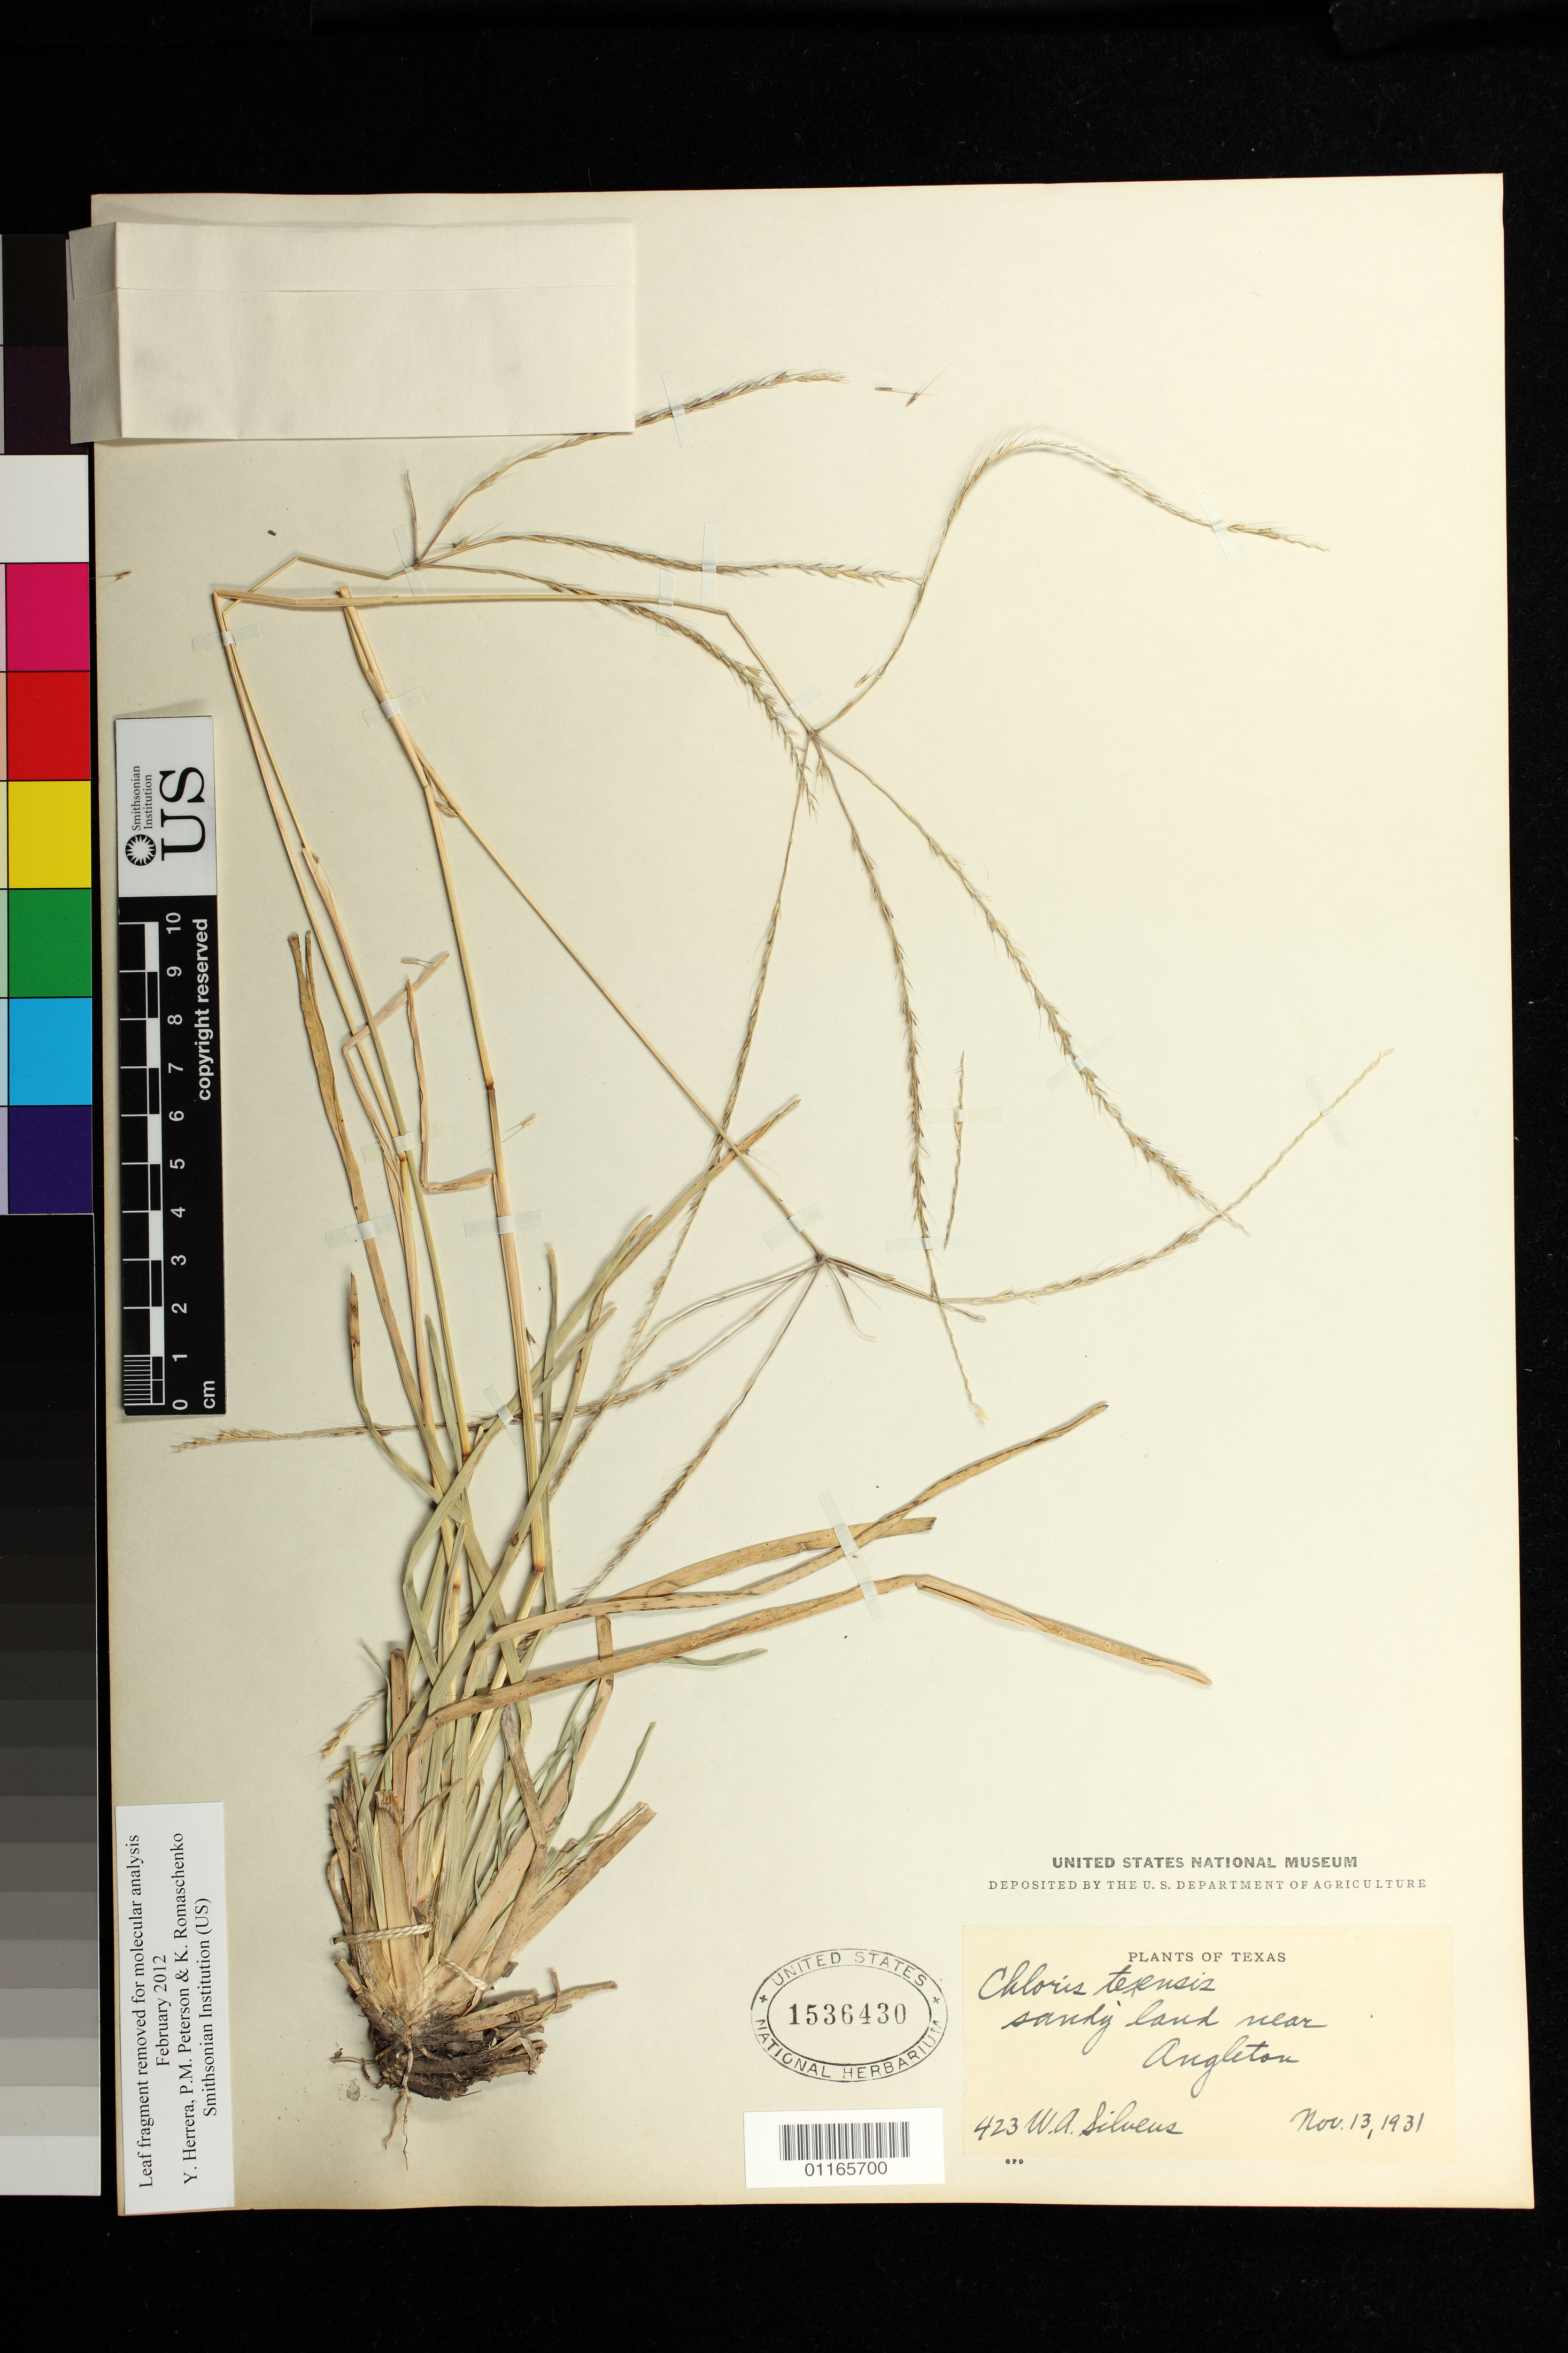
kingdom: Plantae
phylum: Tracheophyta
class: Liliopsida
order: Poales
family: Poaceae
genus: Chloris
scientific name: Chloris texensis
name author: Nash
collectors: W. Silveus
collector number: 423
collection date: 1931-11-13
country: United States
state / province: Texas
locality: Angleton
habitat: Sandy land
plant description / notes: Leaf fragment removed for molecular analysis February 2012 Y. Herrera, P.M. Peterson & Romaschenko Smithsonian Institution (US)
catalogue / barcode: US 1536430